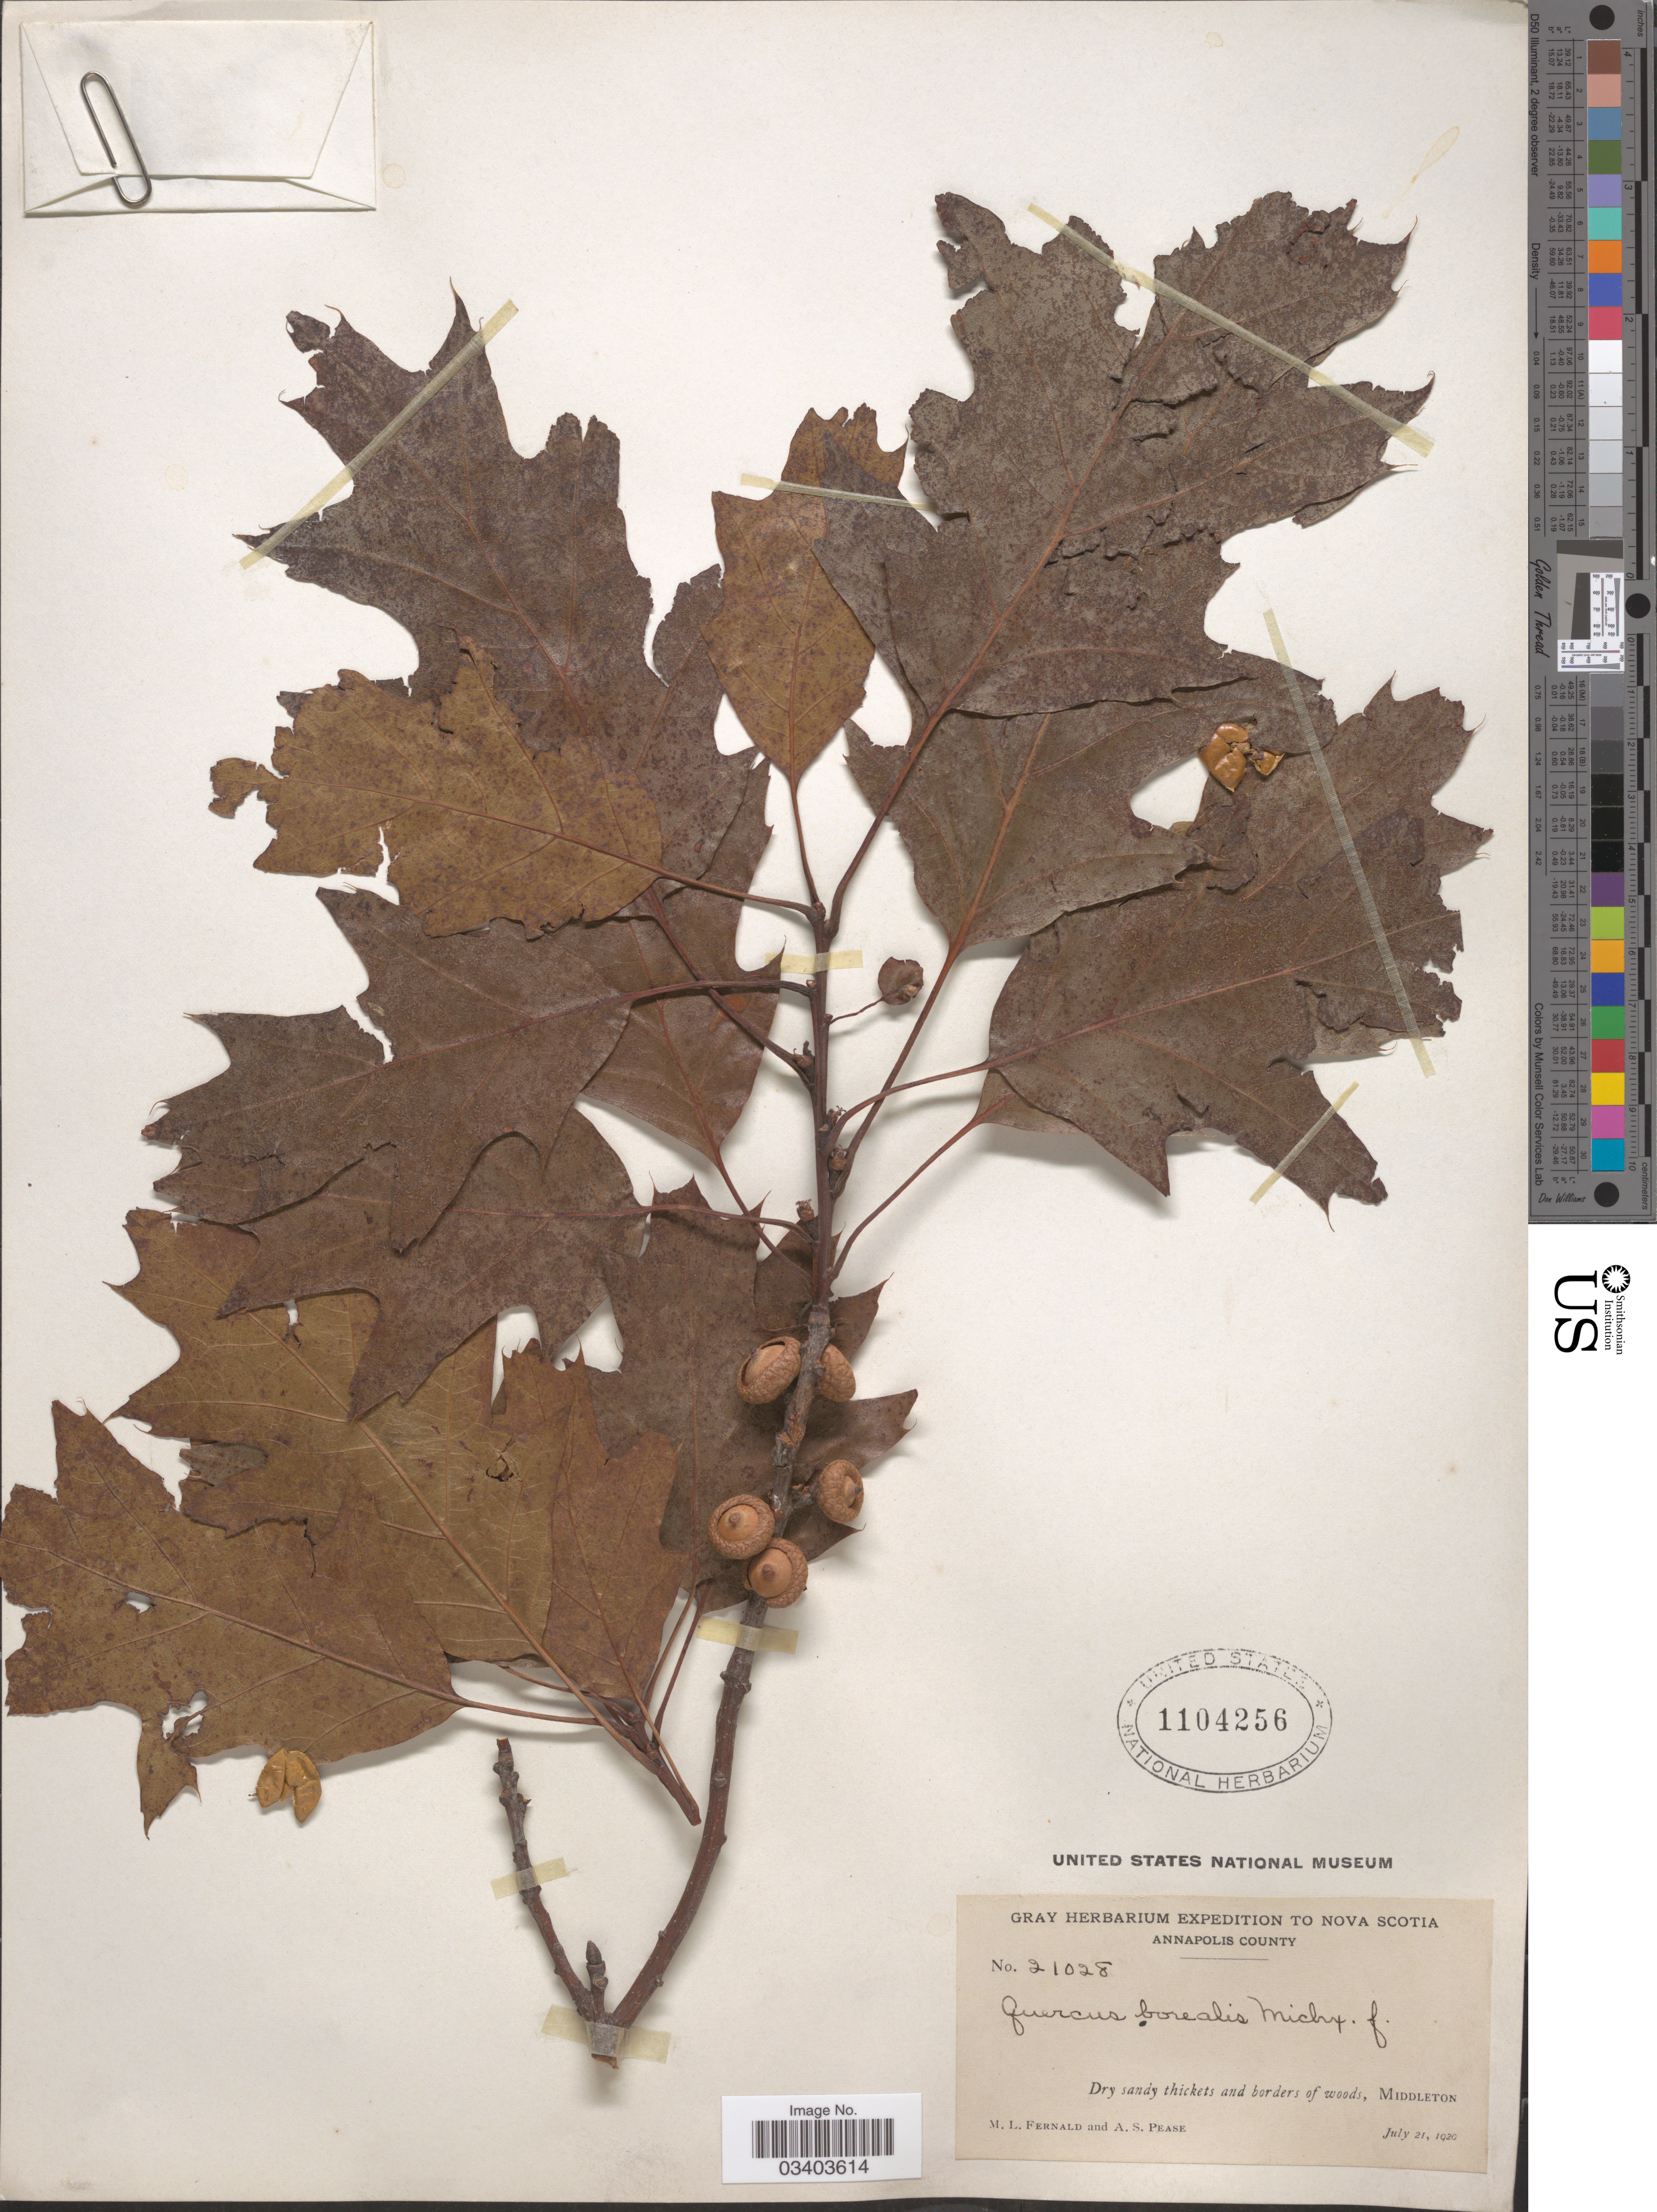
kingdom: Plantae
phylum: Tracheophyta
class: Magnoliopsida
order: Fagales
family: Fagaceae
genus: Quercus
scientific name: Quercus borealis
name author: F. Michx.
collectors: M. L. Fernald & A. S. Pease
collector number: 21028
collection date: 1920-07-21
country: Canada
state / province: Nova Scotia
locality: Annapolis County. Dry sandy thickets and borders of woods, Middleton.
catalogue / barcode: US 1104256